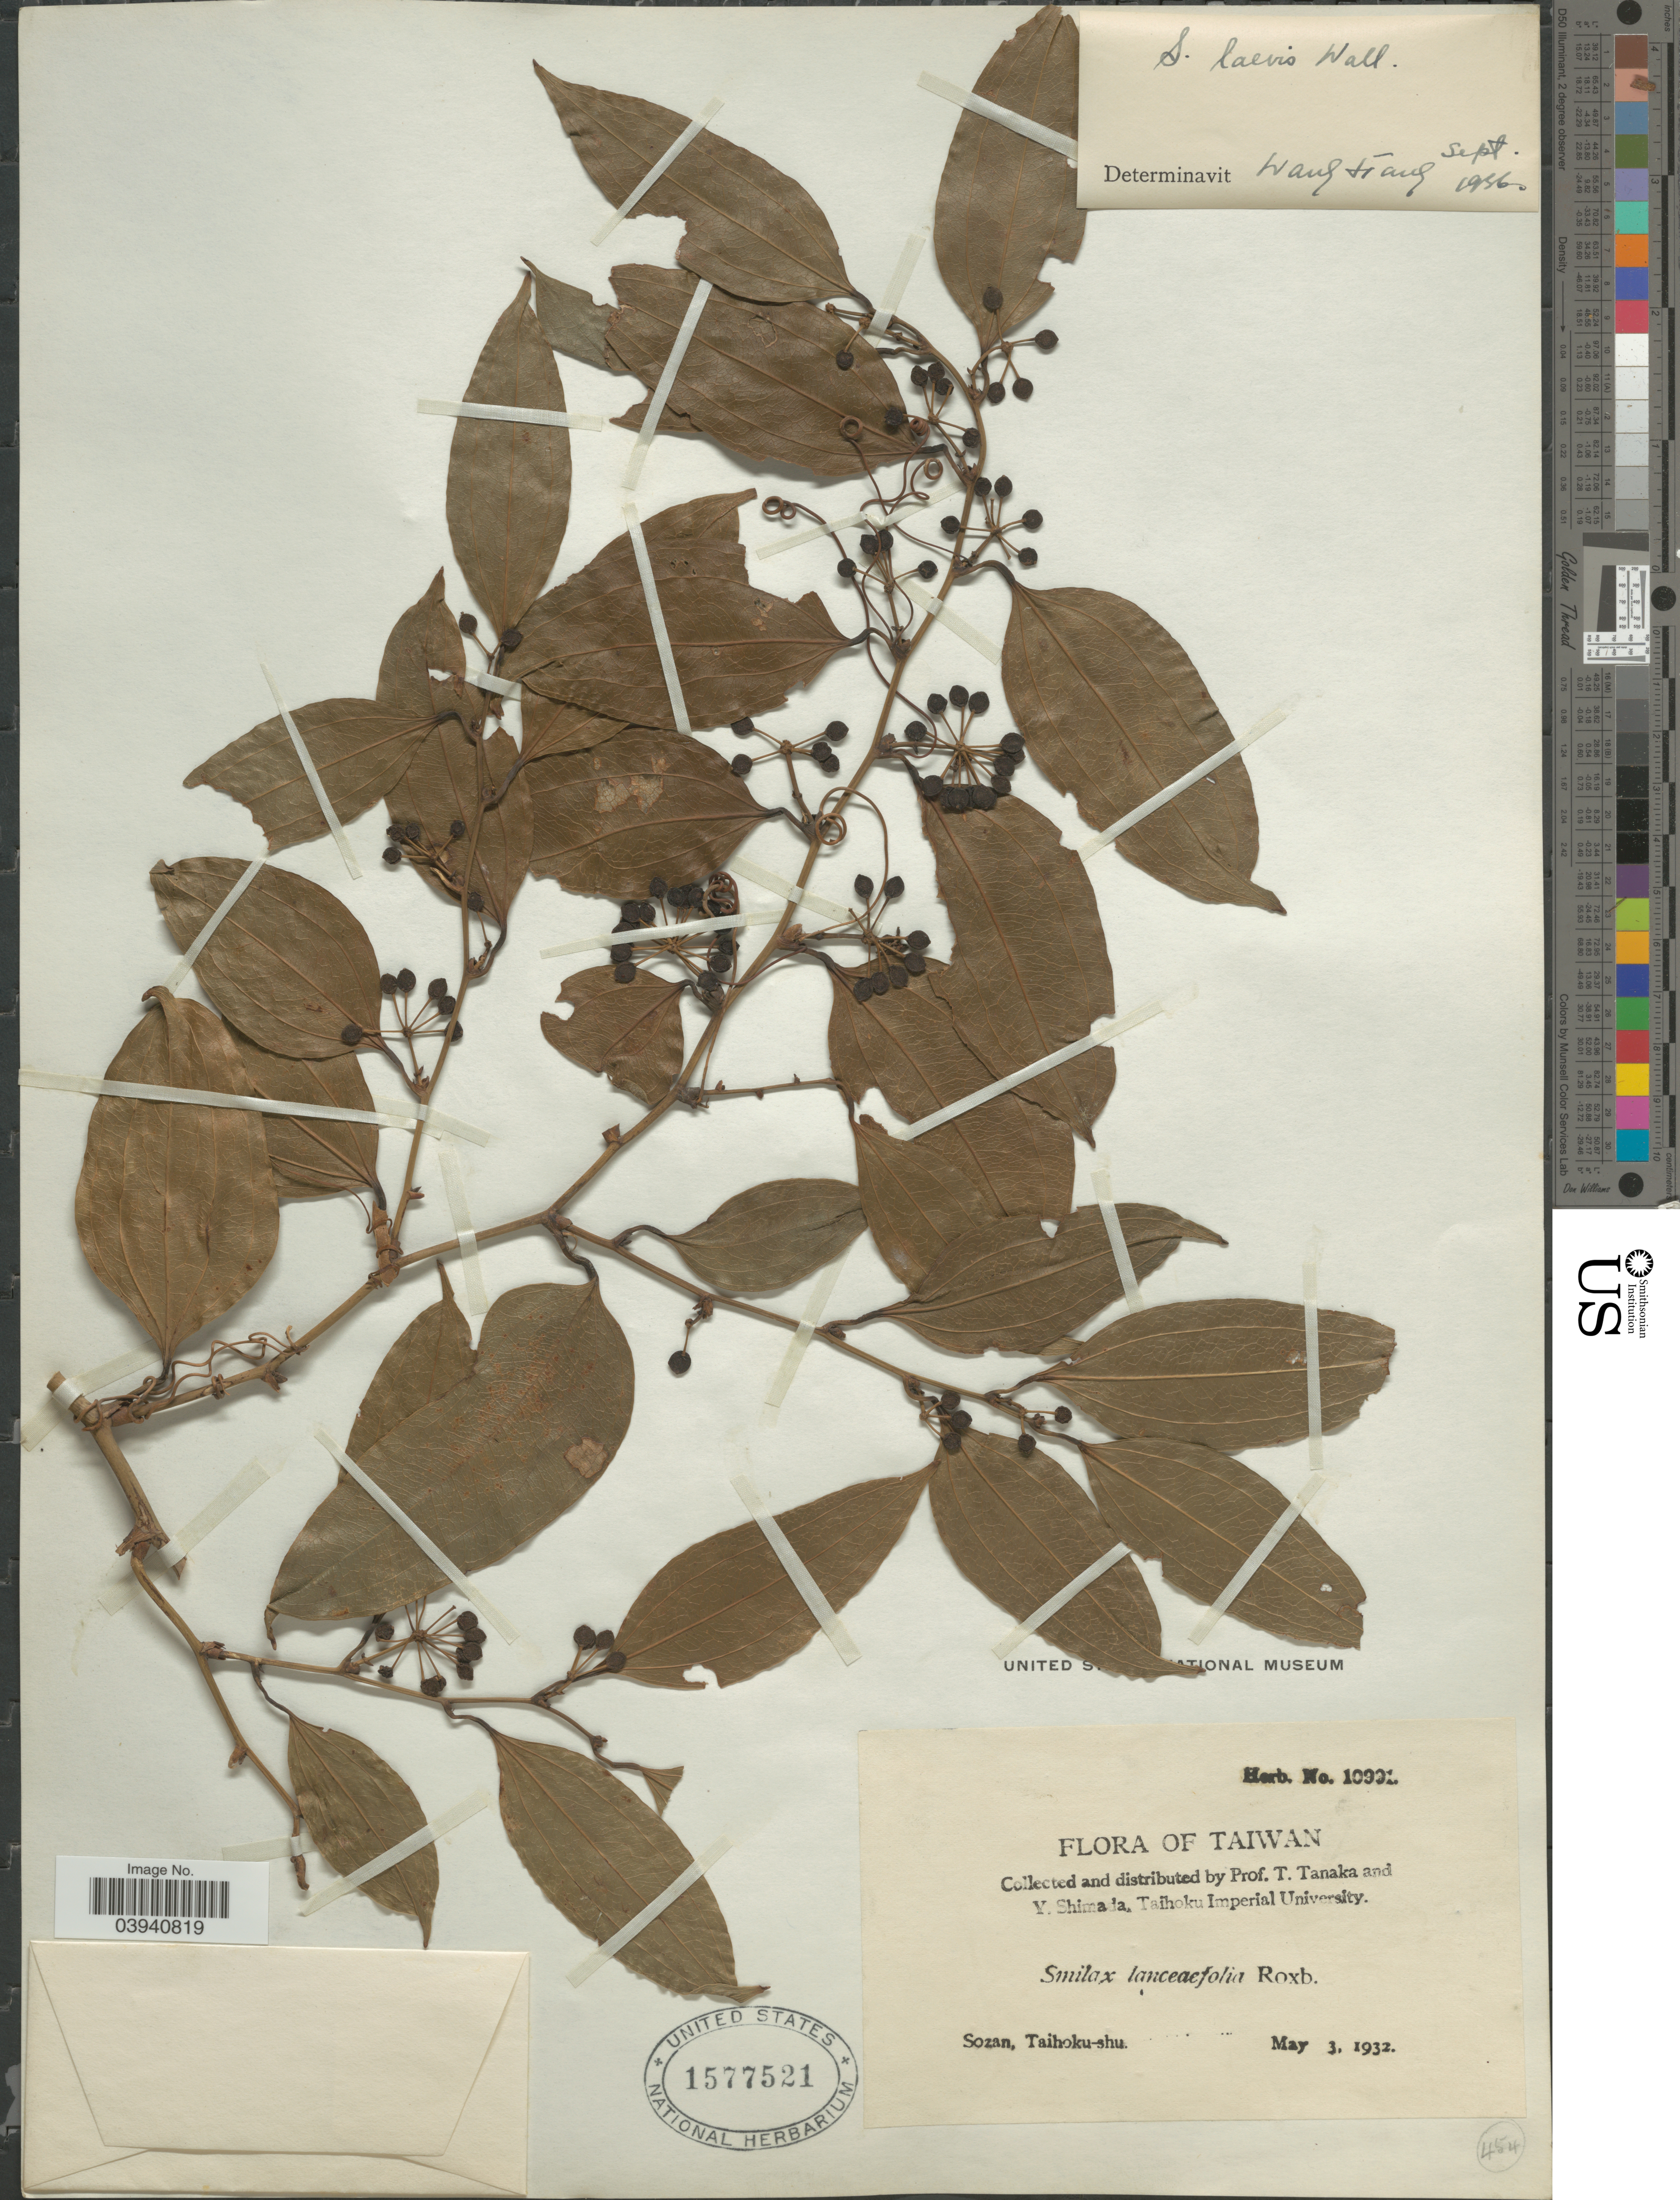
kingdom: Plantae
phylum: Tracheophyta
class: Liliopsida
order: Liliales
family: Smilacaceae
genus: Smilax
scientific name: Smilax laevis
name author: Wall. ex A. DC.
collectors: T. Tanaka & Y. Shimada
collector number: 10991?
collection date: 1932-05-03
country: Taiwan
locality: Sozan, Taihoku-shu.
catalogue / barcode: US 1577521